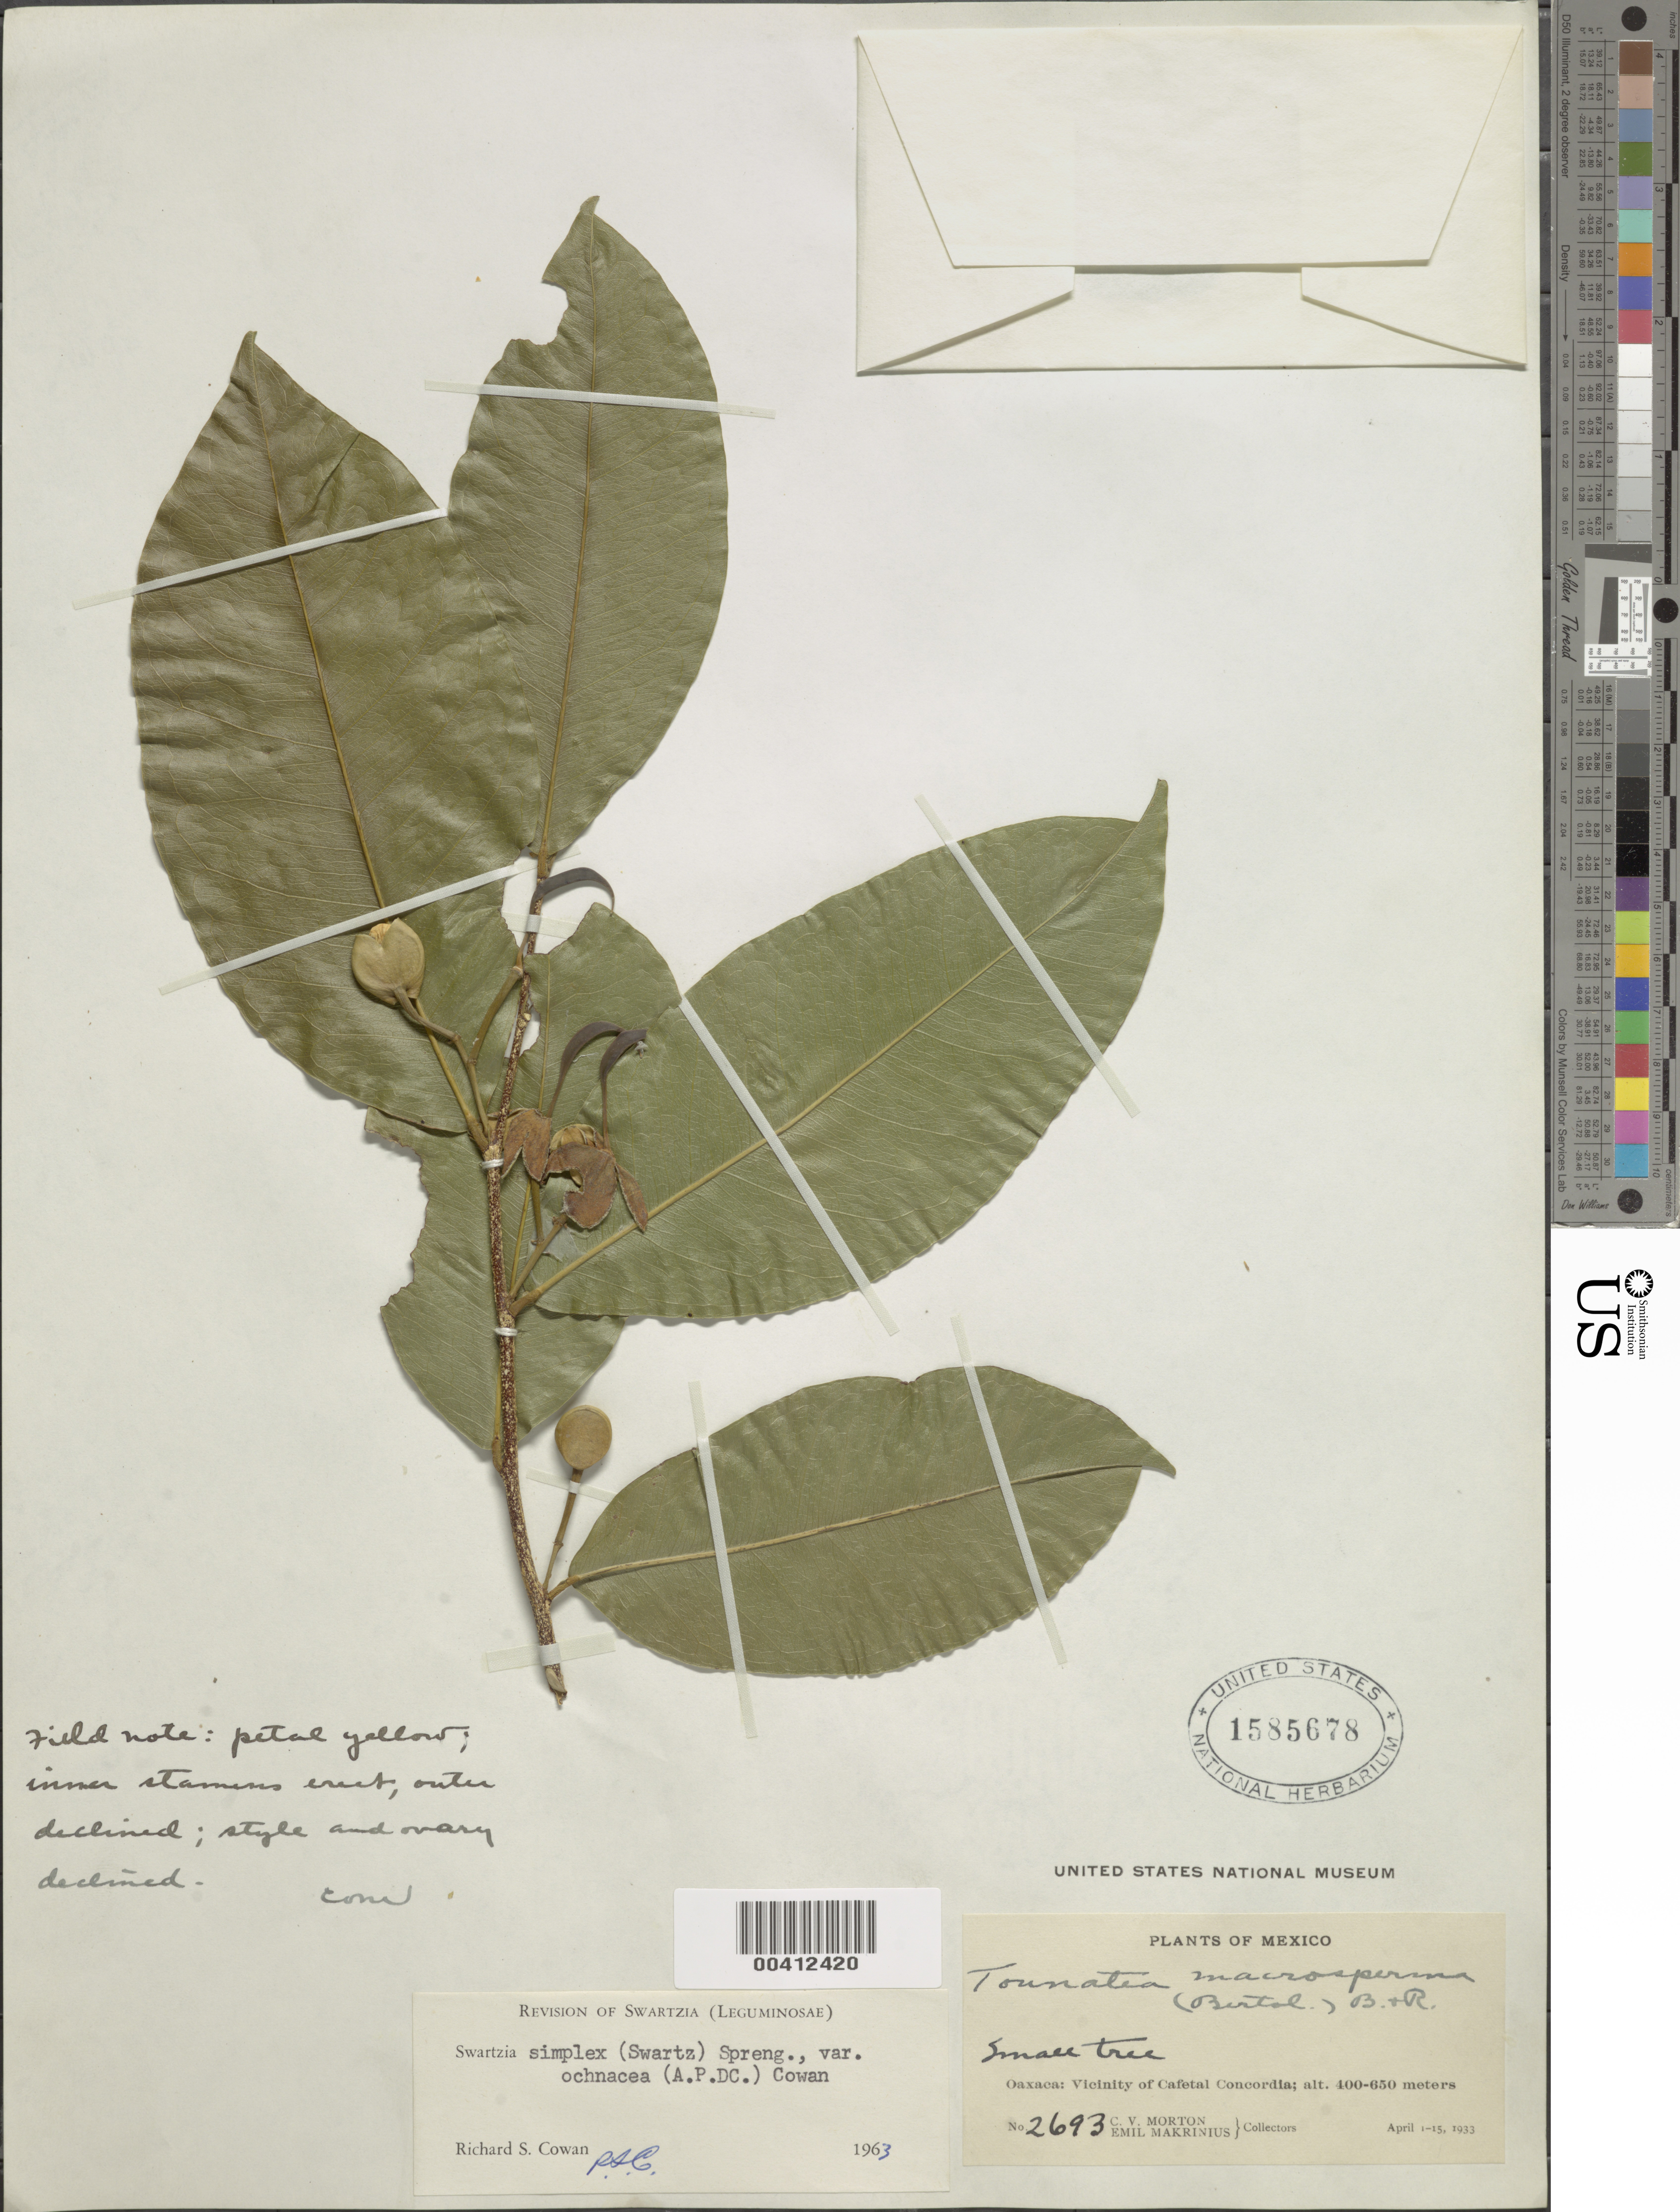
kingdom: Plantae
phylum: Tracheophyta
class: Magnoliopsida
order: Fabales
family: Fabaceae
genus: Swartzia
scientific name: Swartzia simplex var. ochnacea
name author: (DC.) R.S. Cowan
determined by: Cowan, R. S.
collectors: C. V. Morton & E. Makrinius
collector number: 2693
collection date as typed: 01 Apr 1933 to 15 Apr 1933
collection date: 1933-04-01/1933-04-15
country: Mexico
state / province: Oaxaca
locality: Vicinity of cafetal concordia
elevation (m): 400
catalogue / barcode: US 1585678